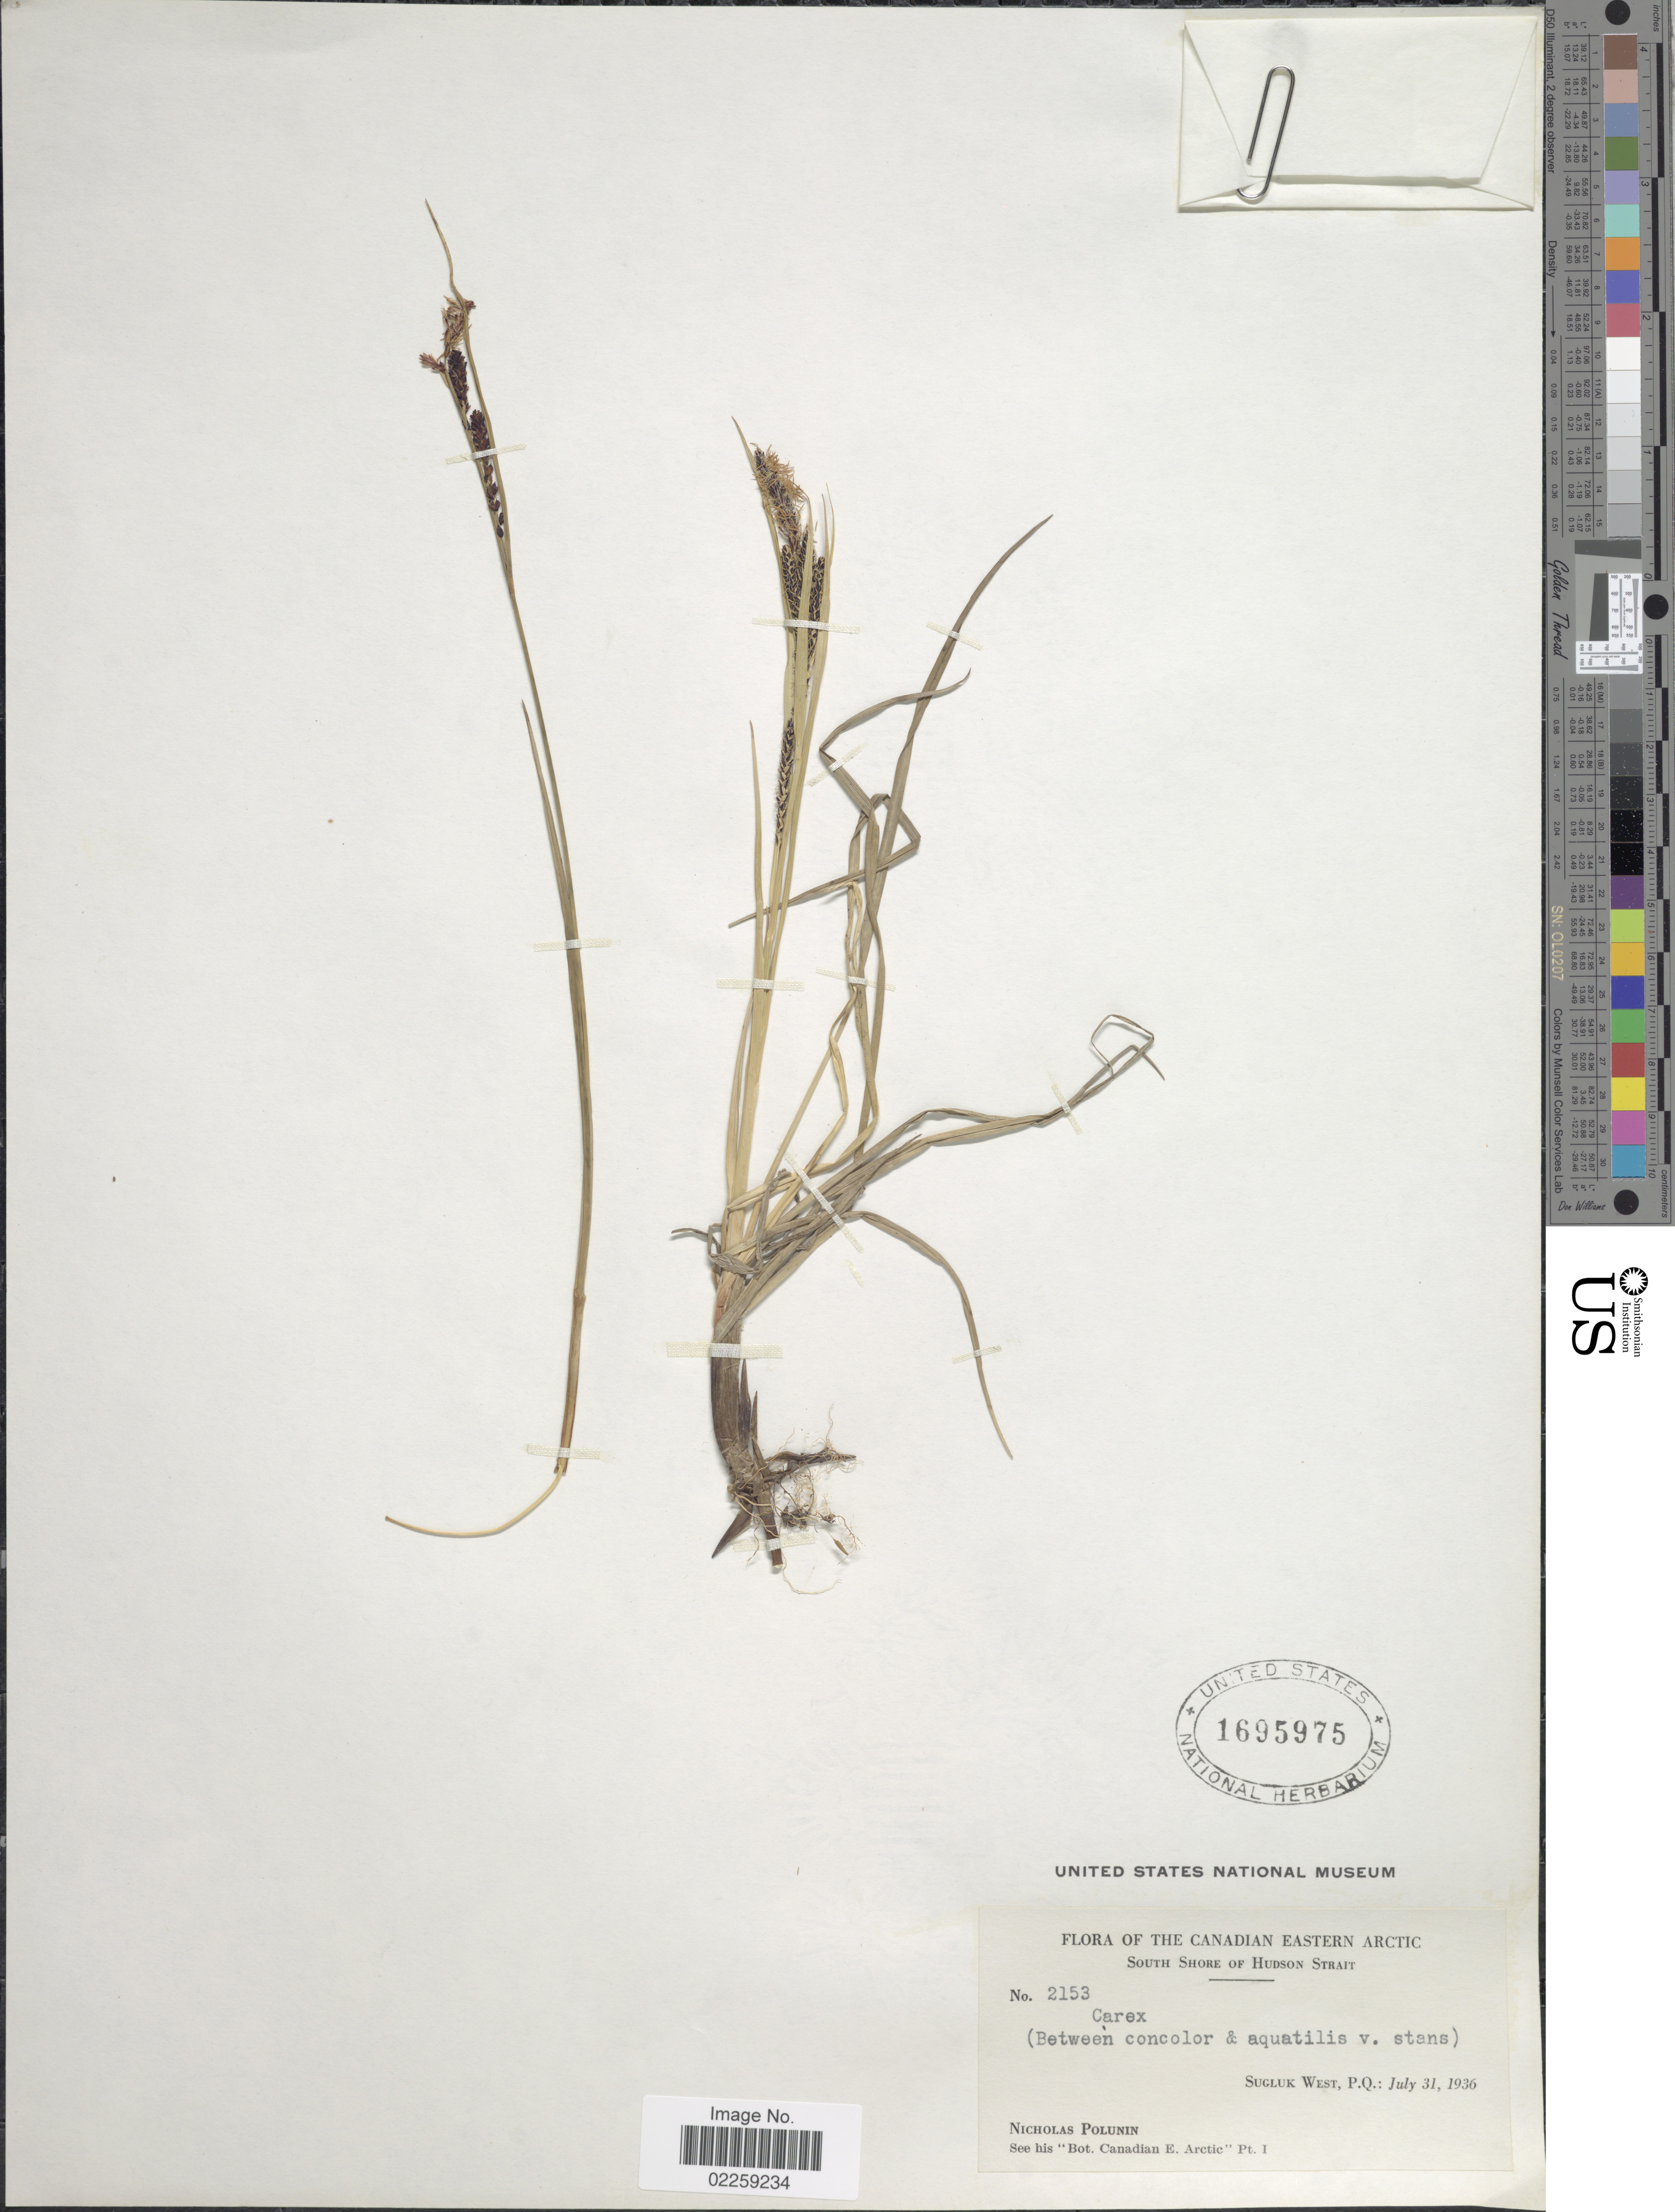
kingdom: Plantae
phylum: Tracheophyta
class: Liliopsida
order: Poales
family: Cyperaceae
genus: Carex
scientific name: Carex bigelowii subsp. bigelowii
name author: Torr. ex Schwein.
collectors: N. V. Polunin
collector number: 2153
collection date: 1936-07-31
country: Canada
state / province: Quebec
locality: Canadian Eastern Arctic, Sugluk West, P. Q. South Shore of Hudson Strait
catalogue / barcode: US 1695975